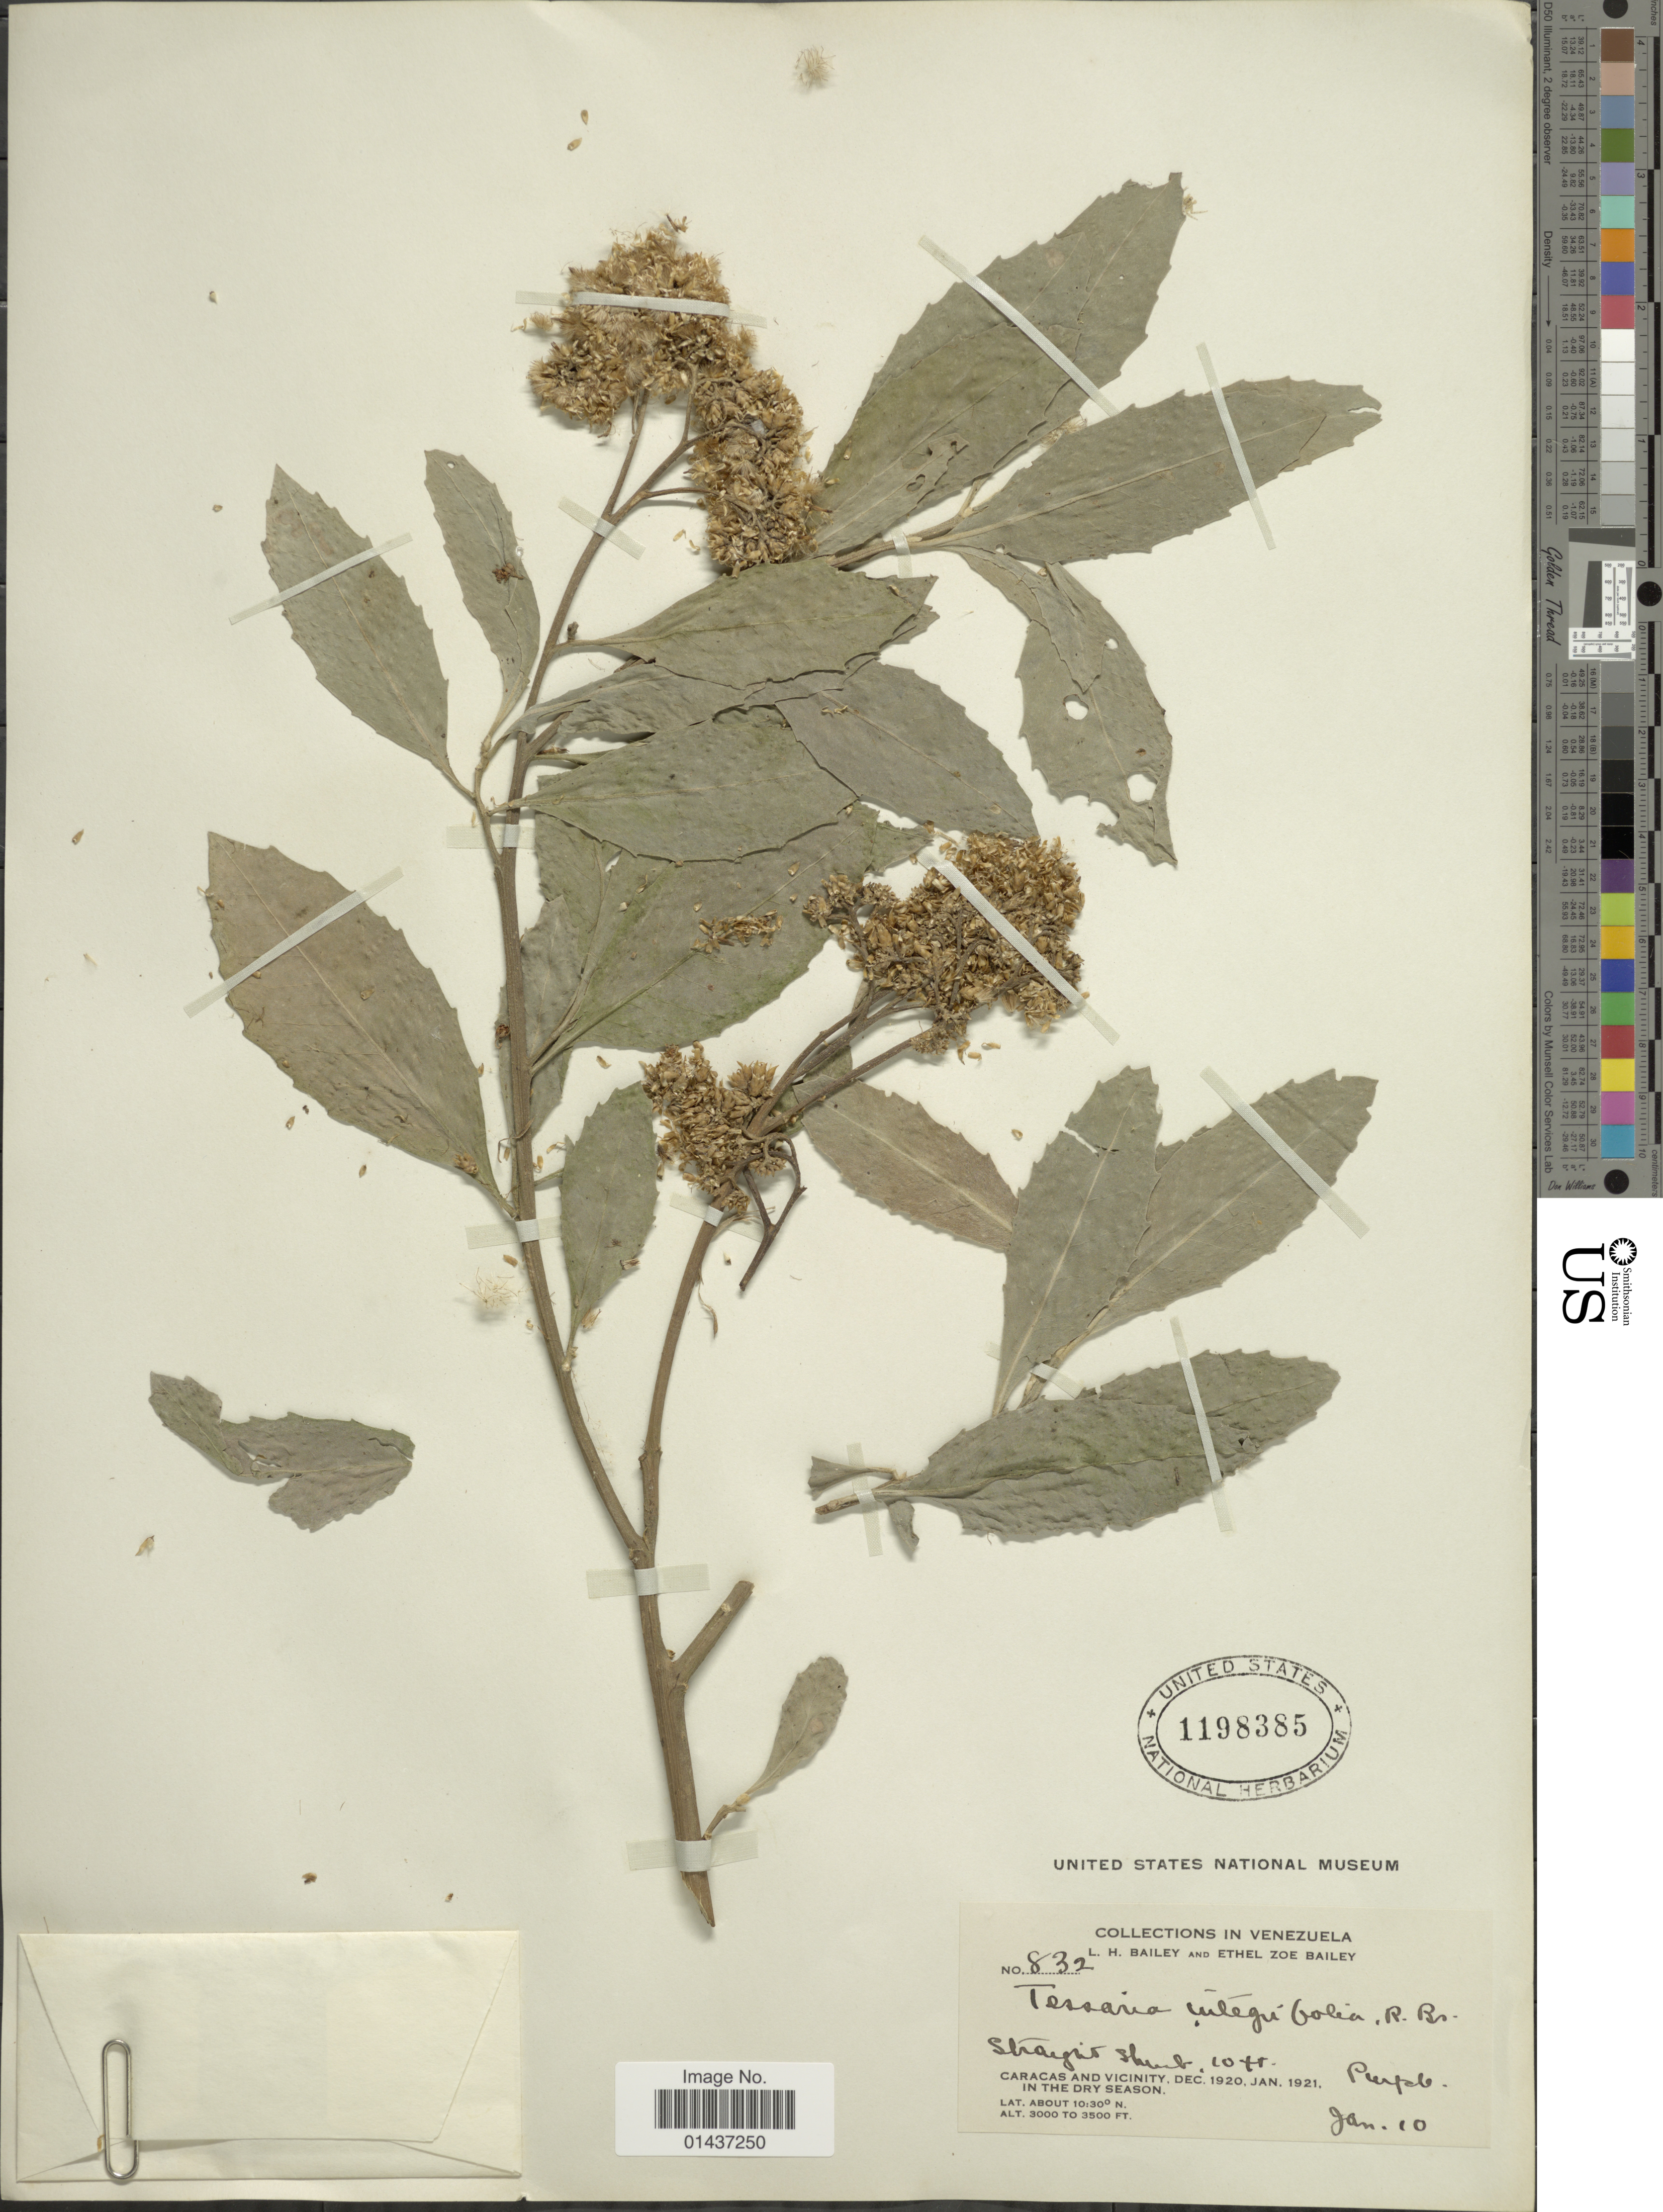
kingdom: Plantae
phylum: Tracheophyta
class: Magnoliopsida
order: Asterales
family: Asteraceae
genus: Tessaria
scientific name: Tessaria integrifolia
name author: Ruiz & Pav.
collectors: L. H. Bailey & E. Z. Bailey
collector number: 832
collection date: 1921-01-10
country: Venezuela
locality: Caracas and vicinity, in the dry season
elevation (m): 914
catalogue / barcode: US 1198385